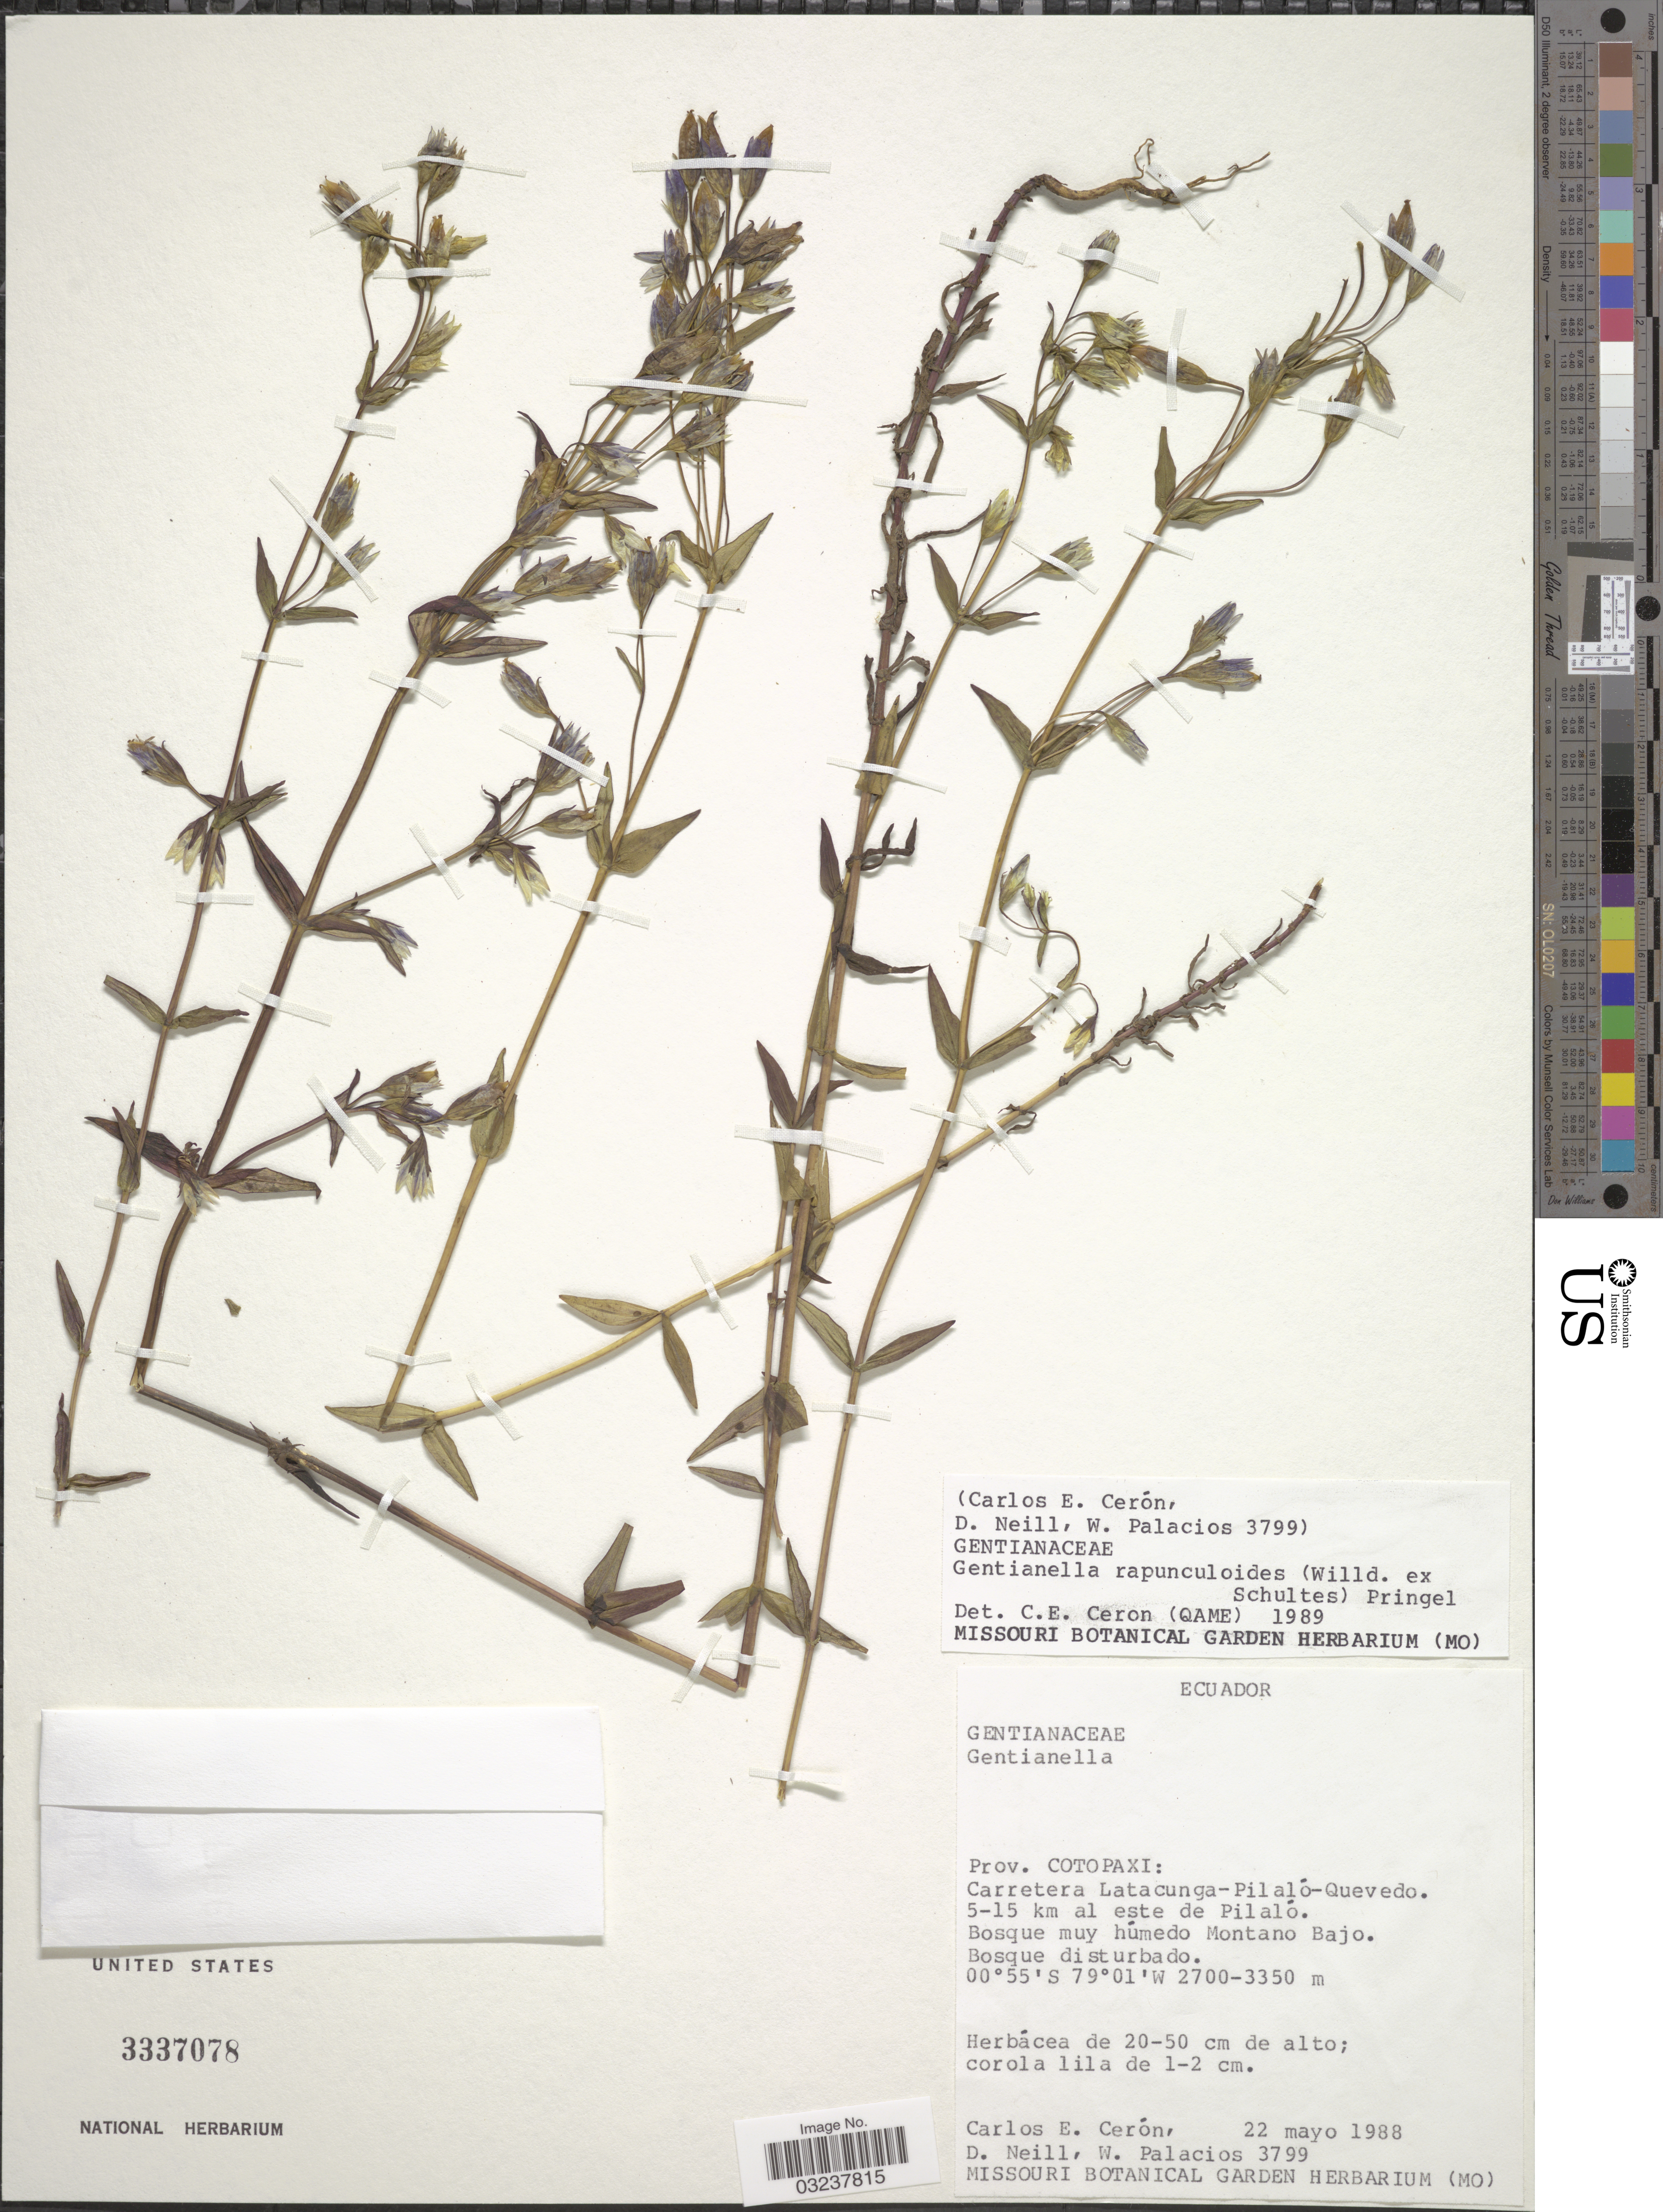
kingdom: Plantae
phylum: Tracheophyta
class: Magnoliopsida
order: Gentianales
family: Gentianaceae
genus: Gentianella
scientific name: Gentianella rapunculoides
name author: (Willd. ex Schult.) J.S. Pringle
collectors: C. E. Cerón M., D. Neill & W. Palacios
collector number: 3799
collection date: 1988-05-22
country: Ecuador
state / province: Cotopaxi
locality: Carretera Latacunga-Pilaló-Quevedo. 5-15 km al este de Pilaló. Bosque muy húmedo Montano Bajo.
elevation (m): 2700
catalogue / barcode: US 3337078